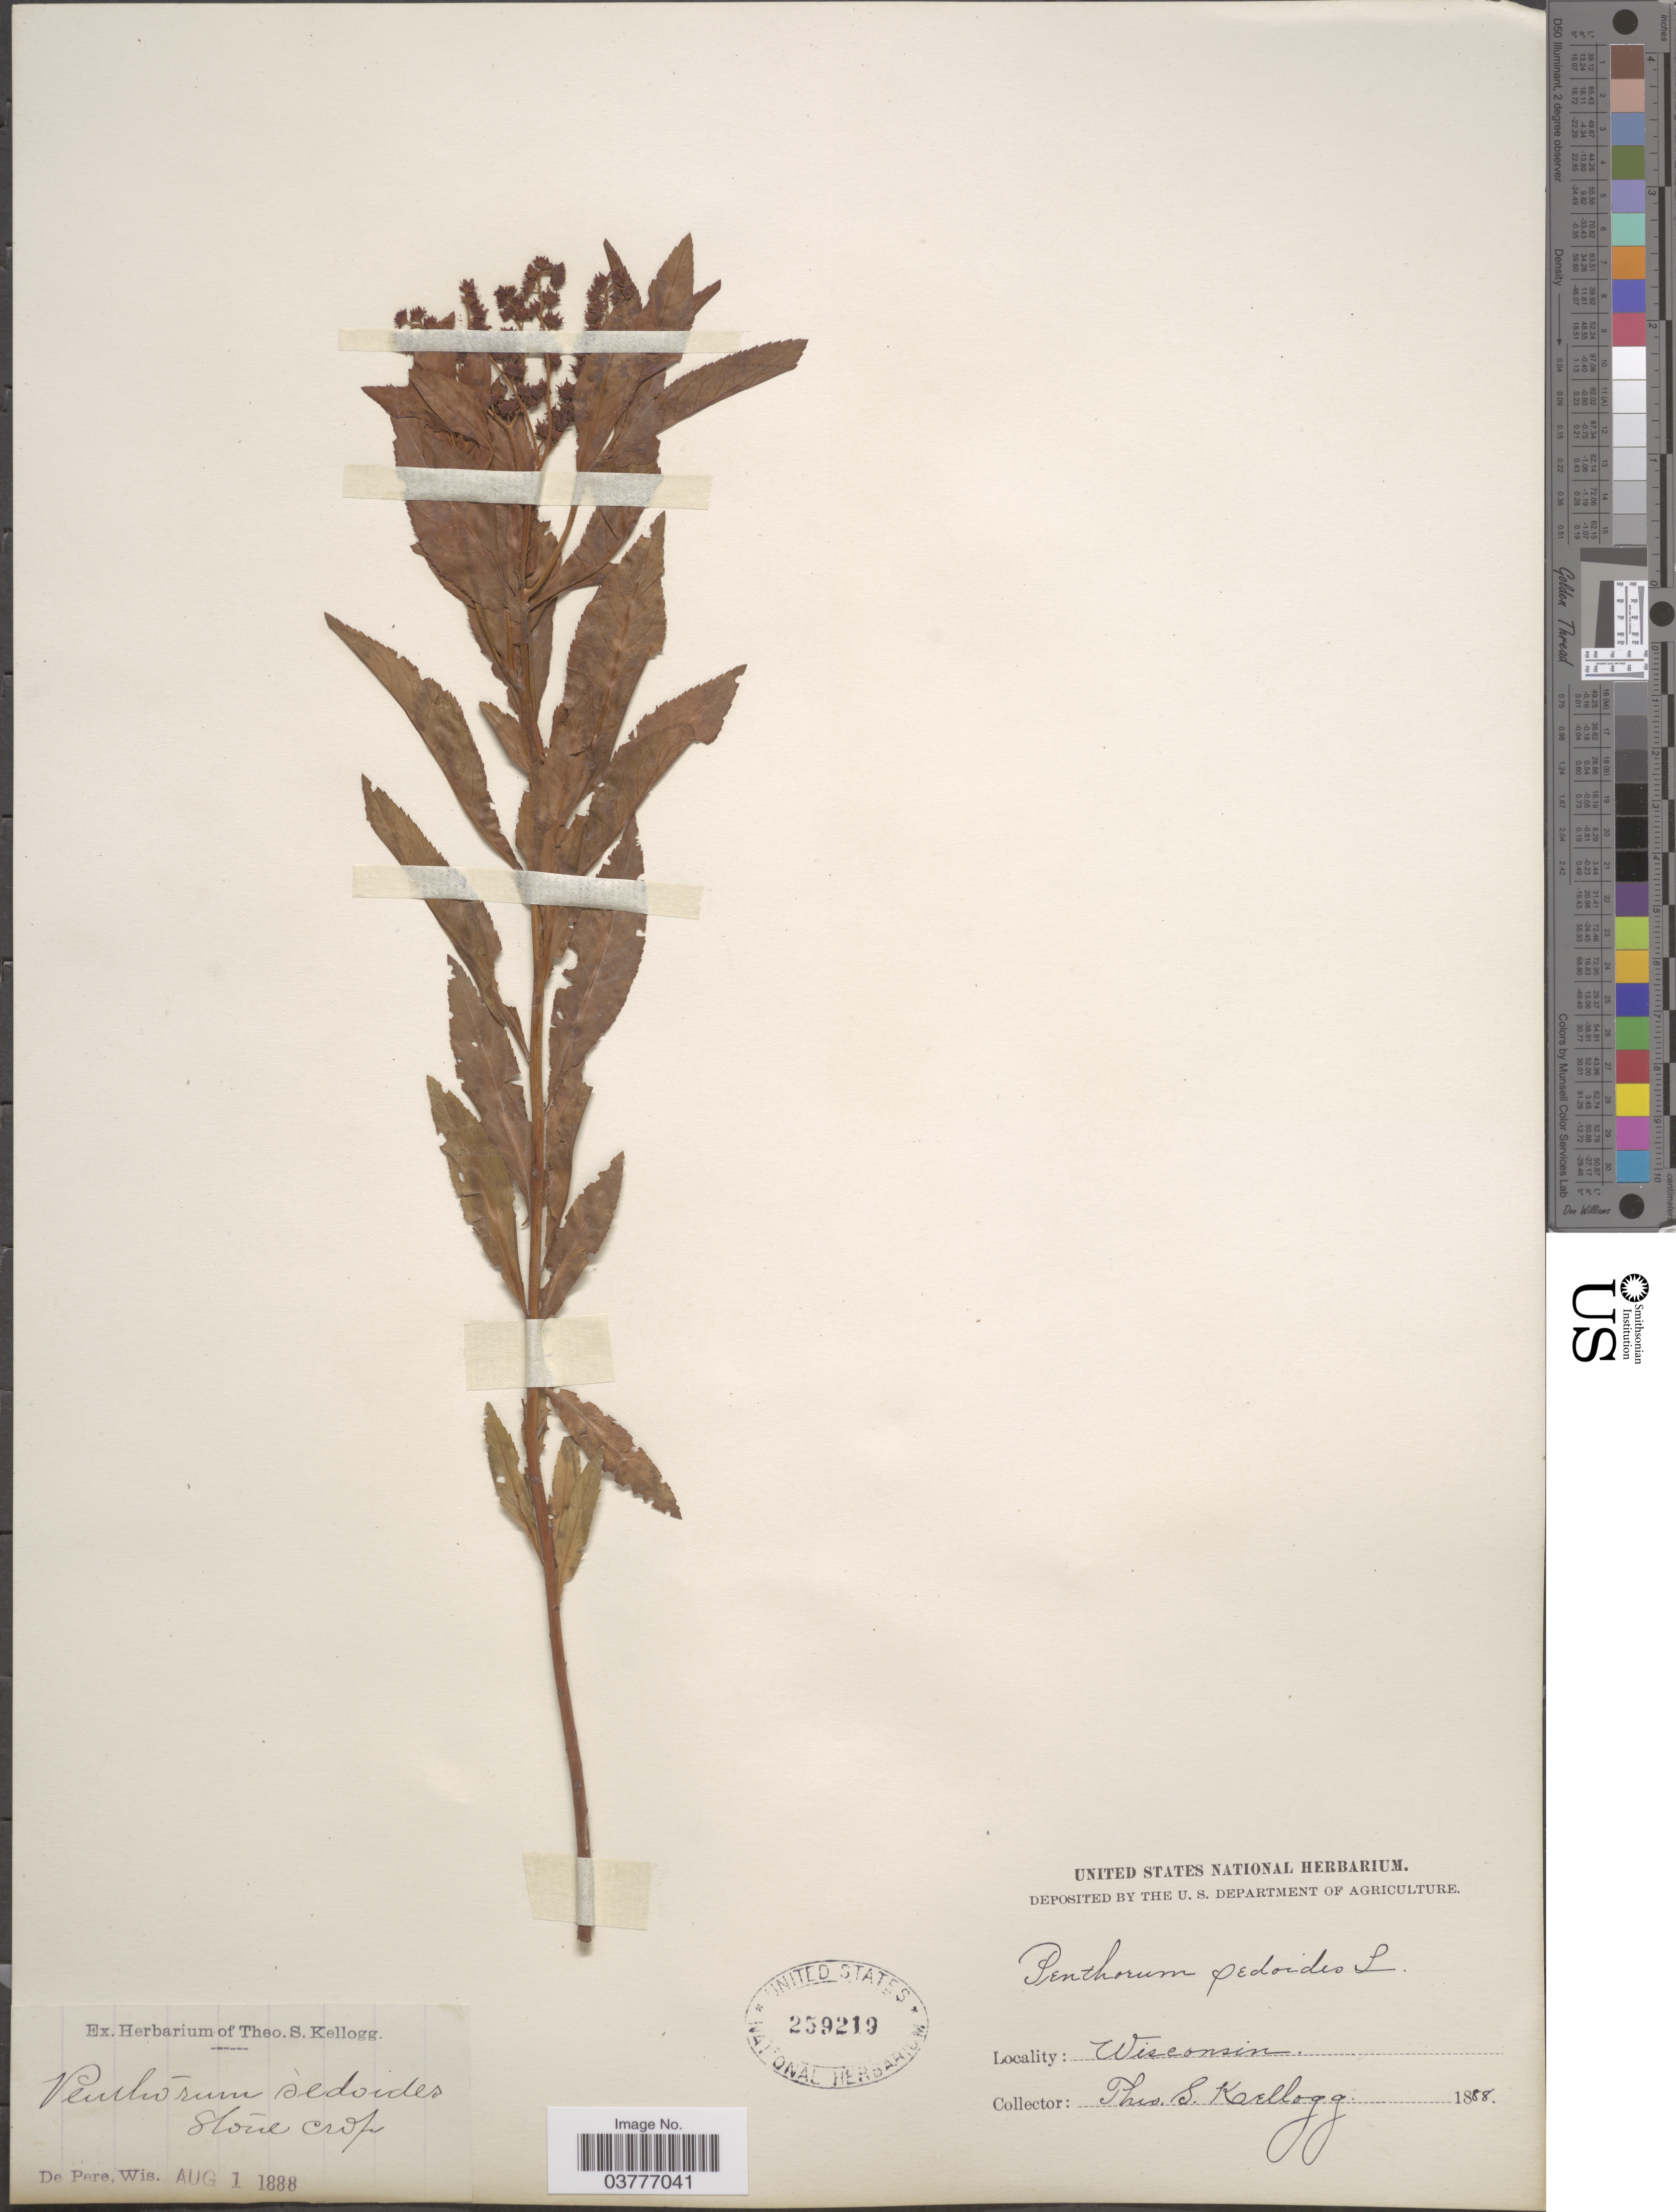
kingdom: Plantae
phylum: Tracheophyta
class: Magnoliopsida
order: Saxifragales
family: Penthoraceae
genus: Penthorum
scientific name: Penthorum sedoides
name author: L.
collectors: T. S. Kellogg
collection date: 1888-08-01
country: United States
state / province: Wisconsin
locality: De Pere.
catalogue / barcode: US 259219